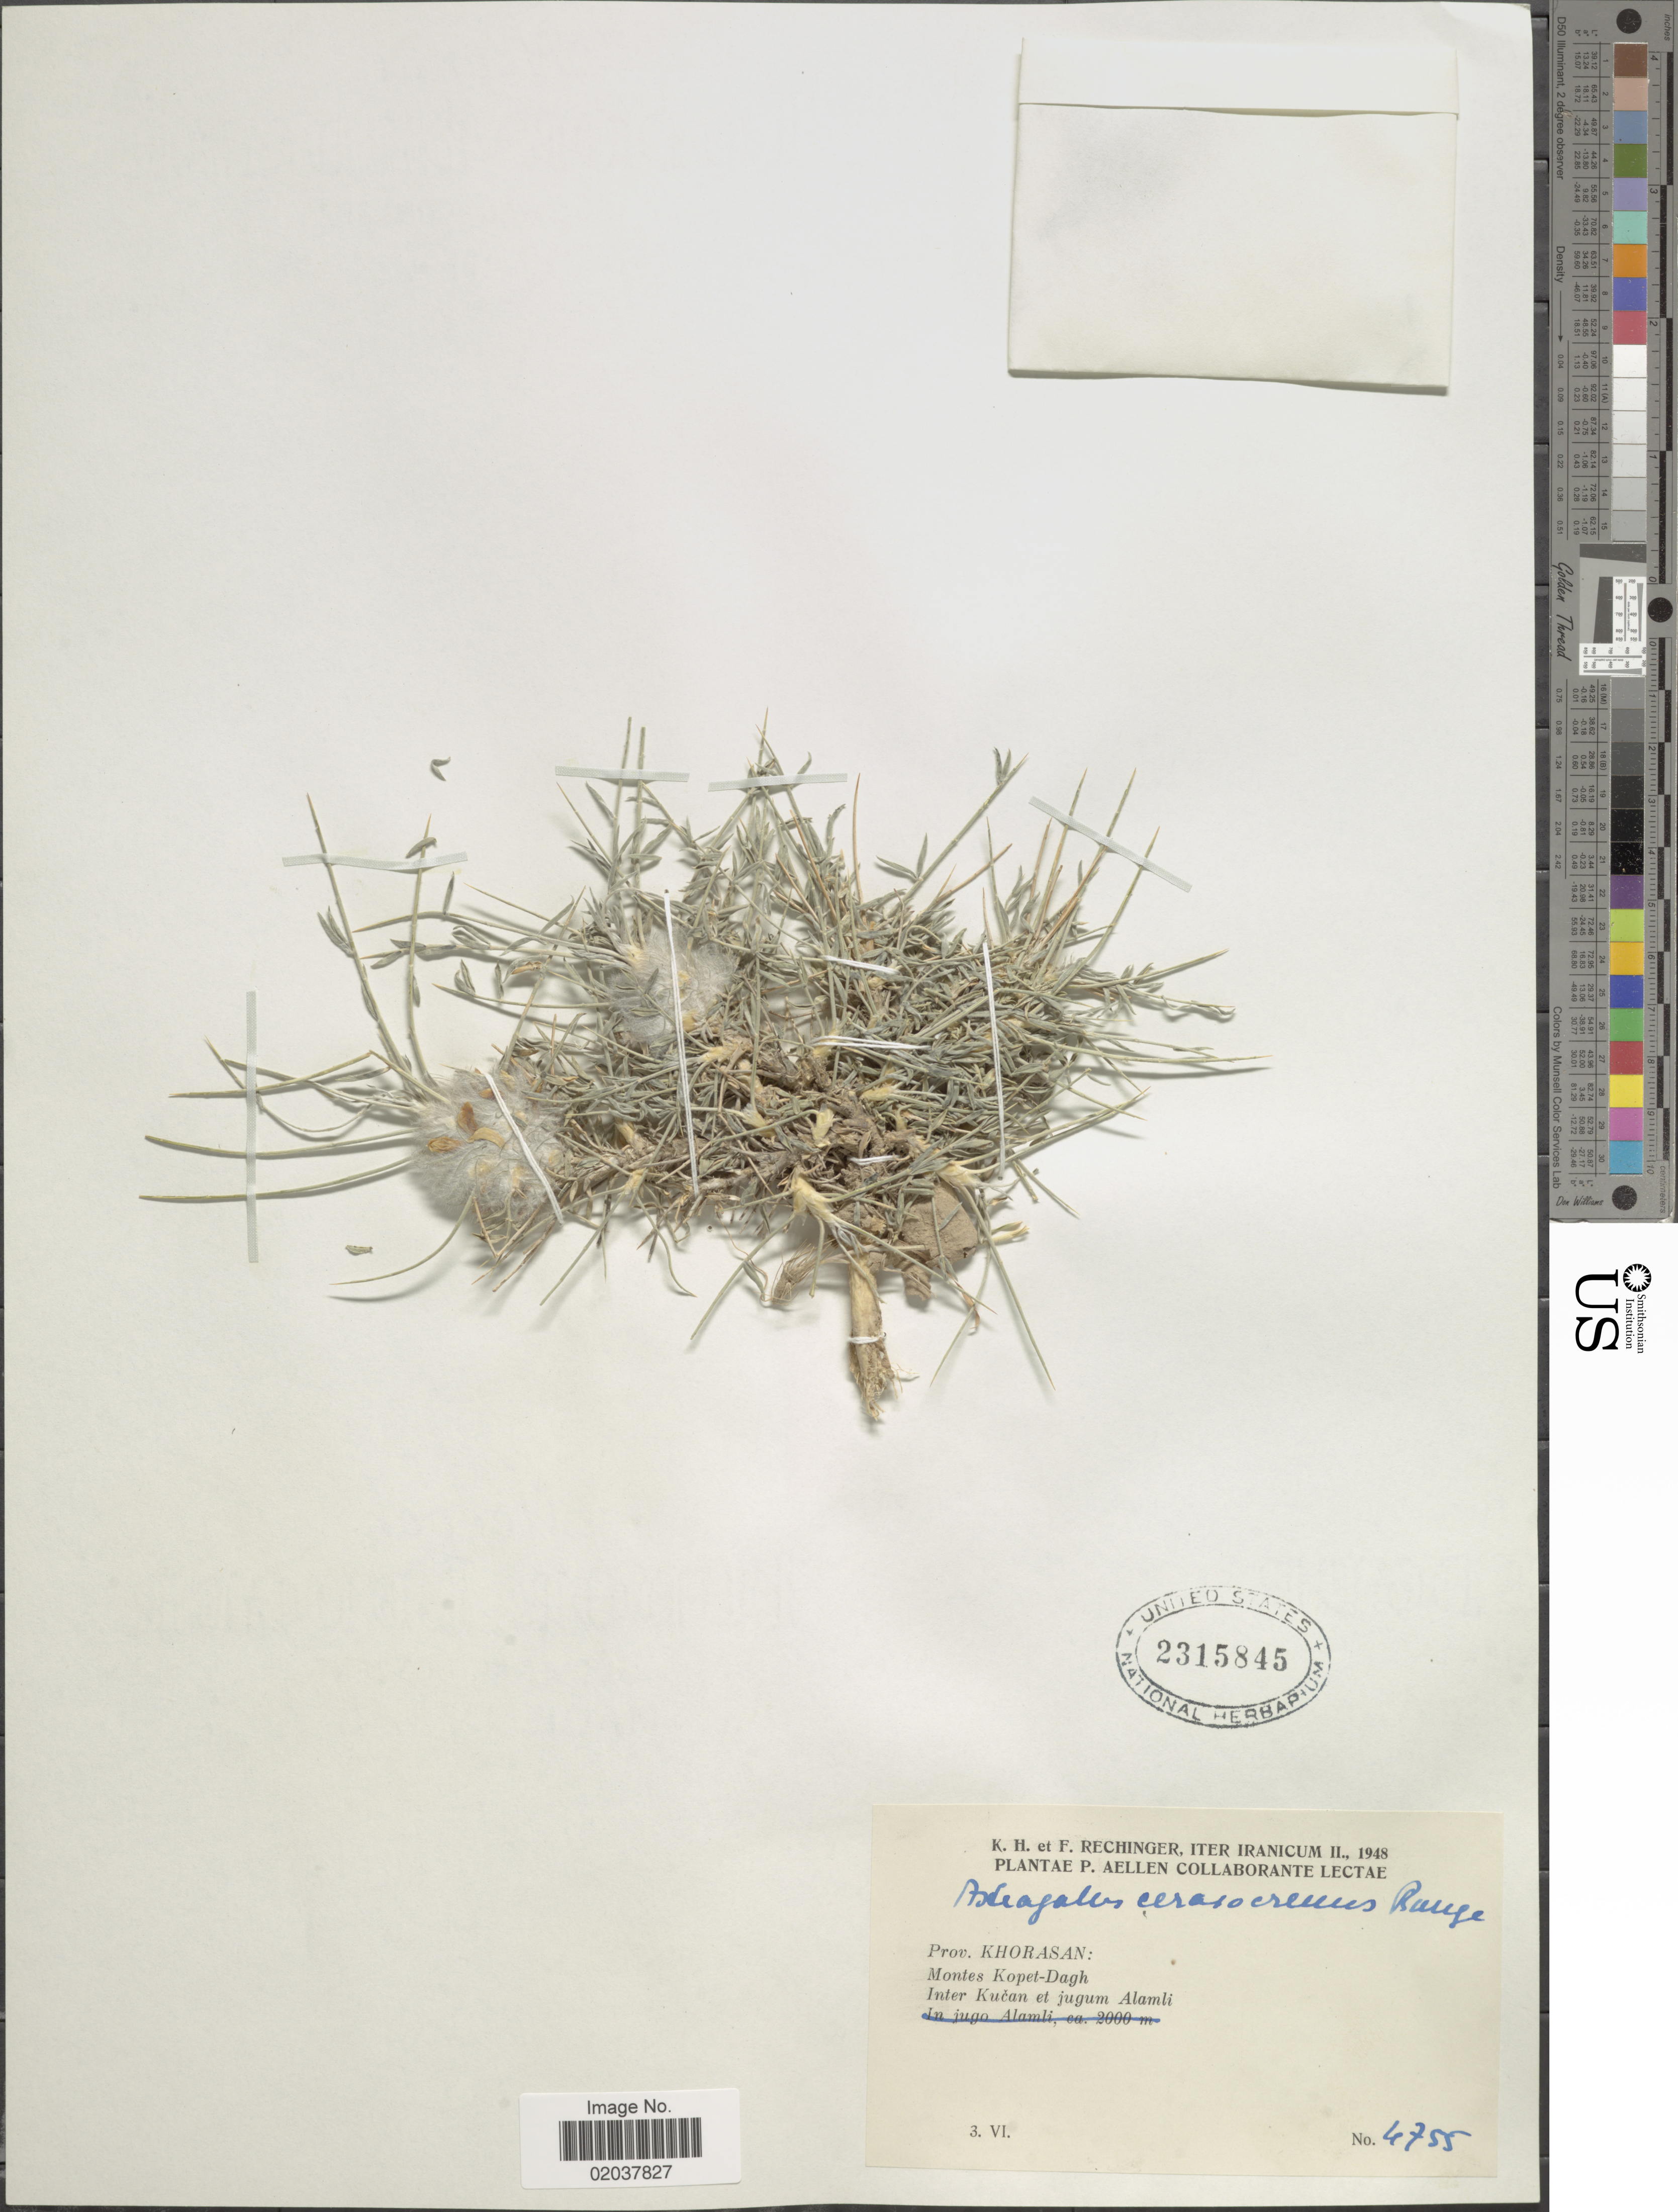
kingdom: Plantae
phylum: Tracheophyta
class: Magnoliopsida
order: Fabales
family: Fabaceae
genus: Astragalus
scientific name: Astragalus cerasocrenus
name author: Bunge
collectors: K. H. Rechinger & F. Rechinger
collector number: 4755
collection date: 1948-06-03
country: Iran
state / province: Khorasan [obsolete]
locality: Montes Kopet-Dagh, inter Kucan et Alamli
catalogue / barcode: US 2315845